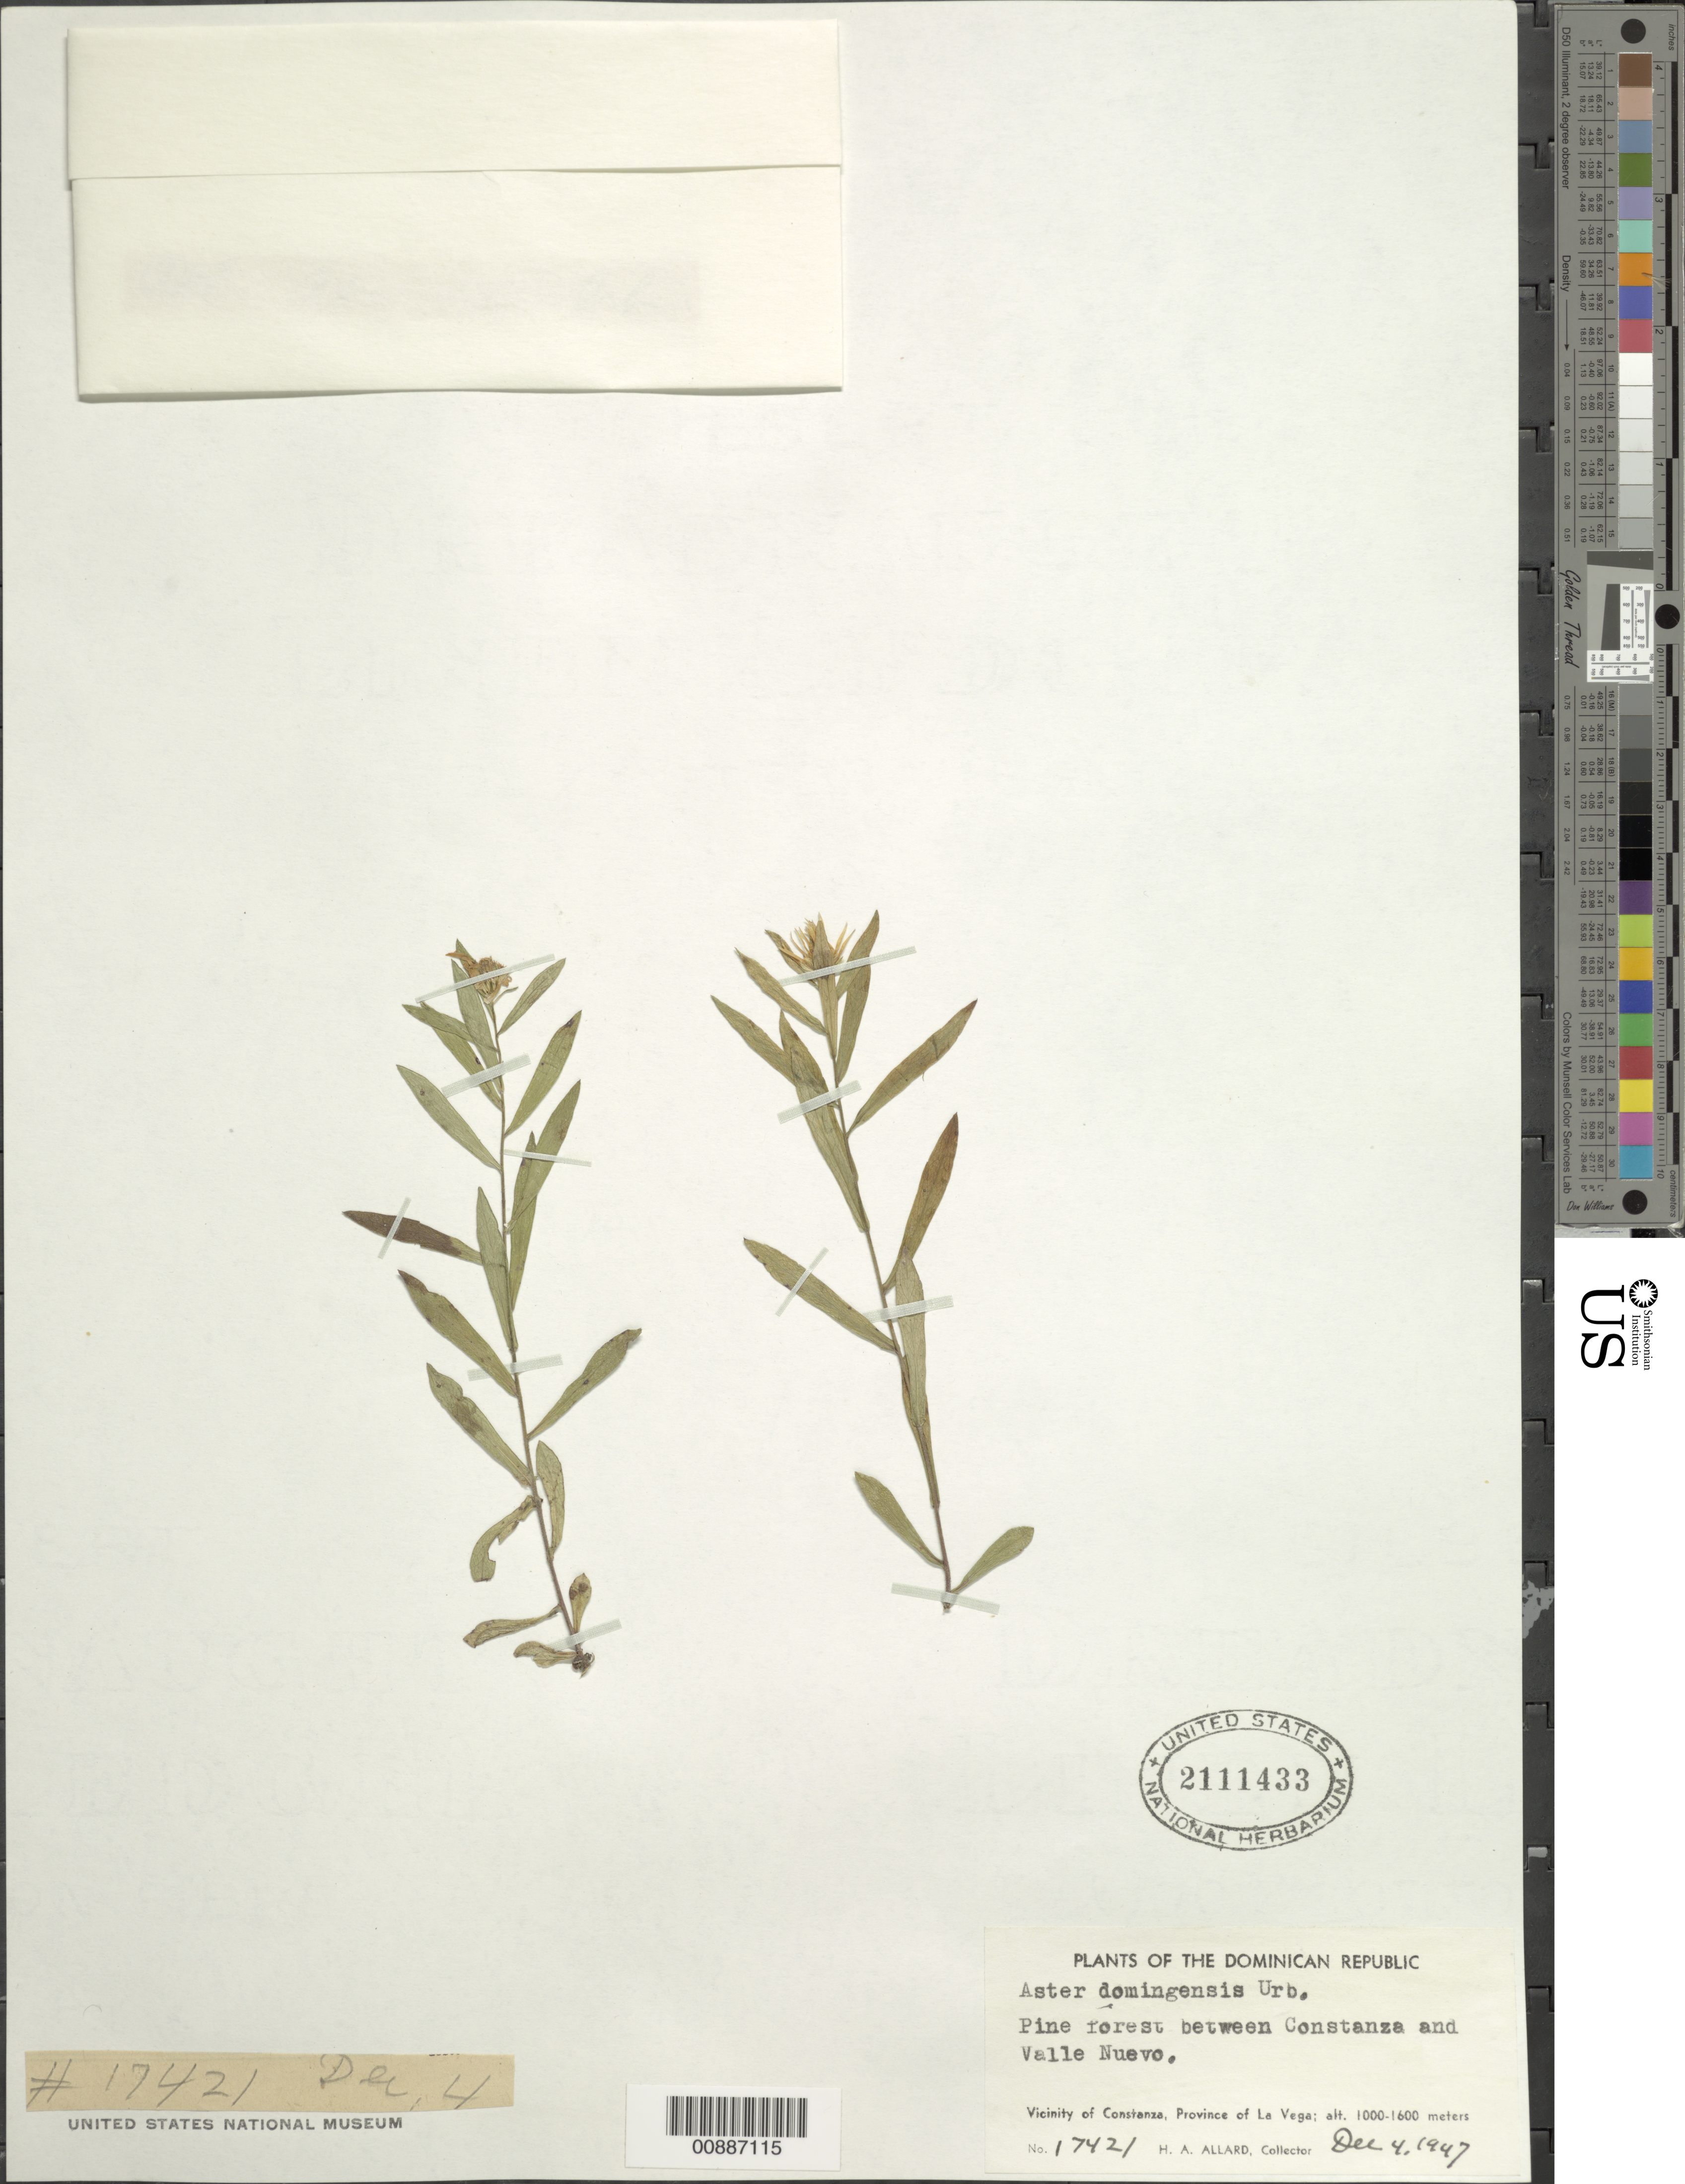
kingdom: Plantae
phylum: Tracheophyta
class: Magnoliopsida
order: Asterales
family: Asteraceae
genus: Symphyotrichum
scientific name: Symphyotrichum domingensis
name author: (Urb.) G.L. Nesom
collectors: H. A. Allard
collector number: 17421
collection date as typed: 04 Dec 1947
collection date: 1947-12-04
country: Dominican Republic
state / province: La Vega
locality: Vicinity of Constanza. Along road between Constanza and Valle Nuevo.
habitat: Pine forest along road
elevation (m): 1000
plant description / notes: Young plants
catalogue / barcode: US 2111433